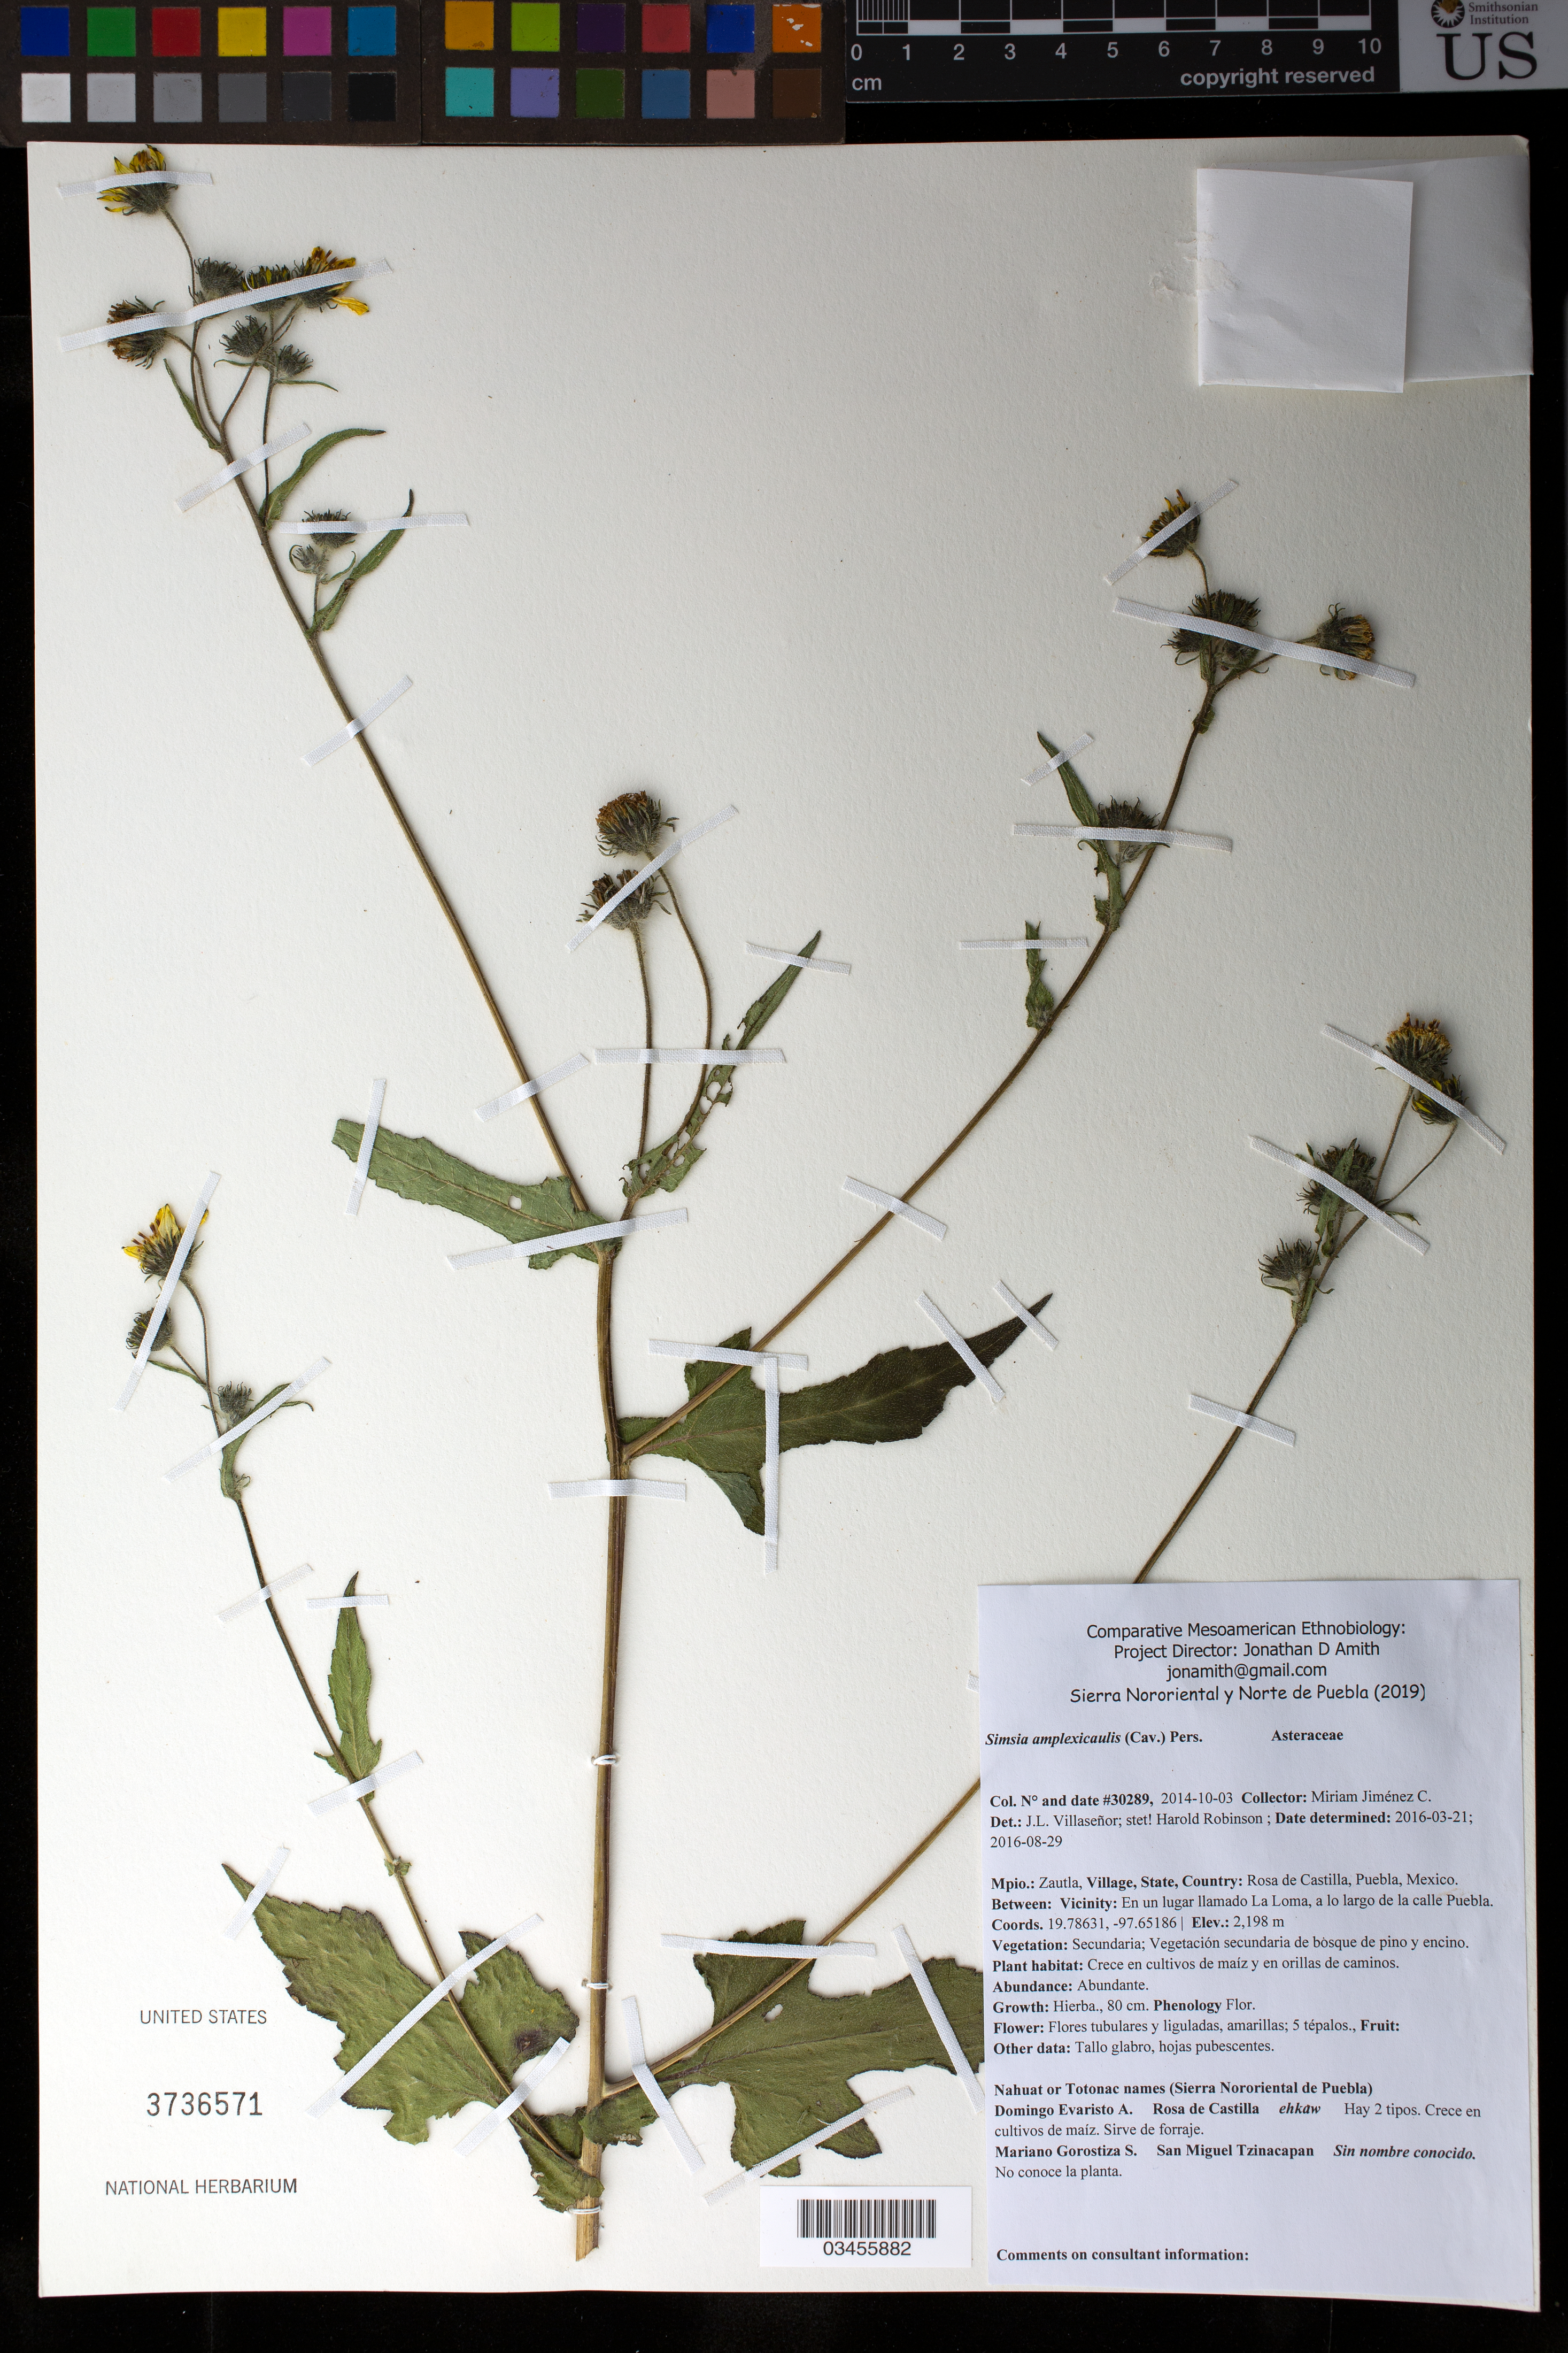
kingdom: Plantae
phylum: Tracheophyta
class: Magnoliopsida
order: Asterales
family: Asteraceae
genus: Simsia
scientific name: Simsia amplexicaulis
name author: (Cav.) Pers.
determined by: Robinson, Harold E., (US)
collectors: M. Jiménez Chimil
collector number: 30289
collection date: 2014-10-03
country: México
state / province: Puebla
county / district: Zautla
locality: PUEBLO: Rosa de Castilla; LOCALIDAD EXACTA: En La Loma, a lo largo de la calle Puebla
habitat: Vegetación secundaria de bosque de pino y encino; en cultivos de maíz y en orillas de caminos.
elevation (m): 2198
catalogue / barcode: US 3736571